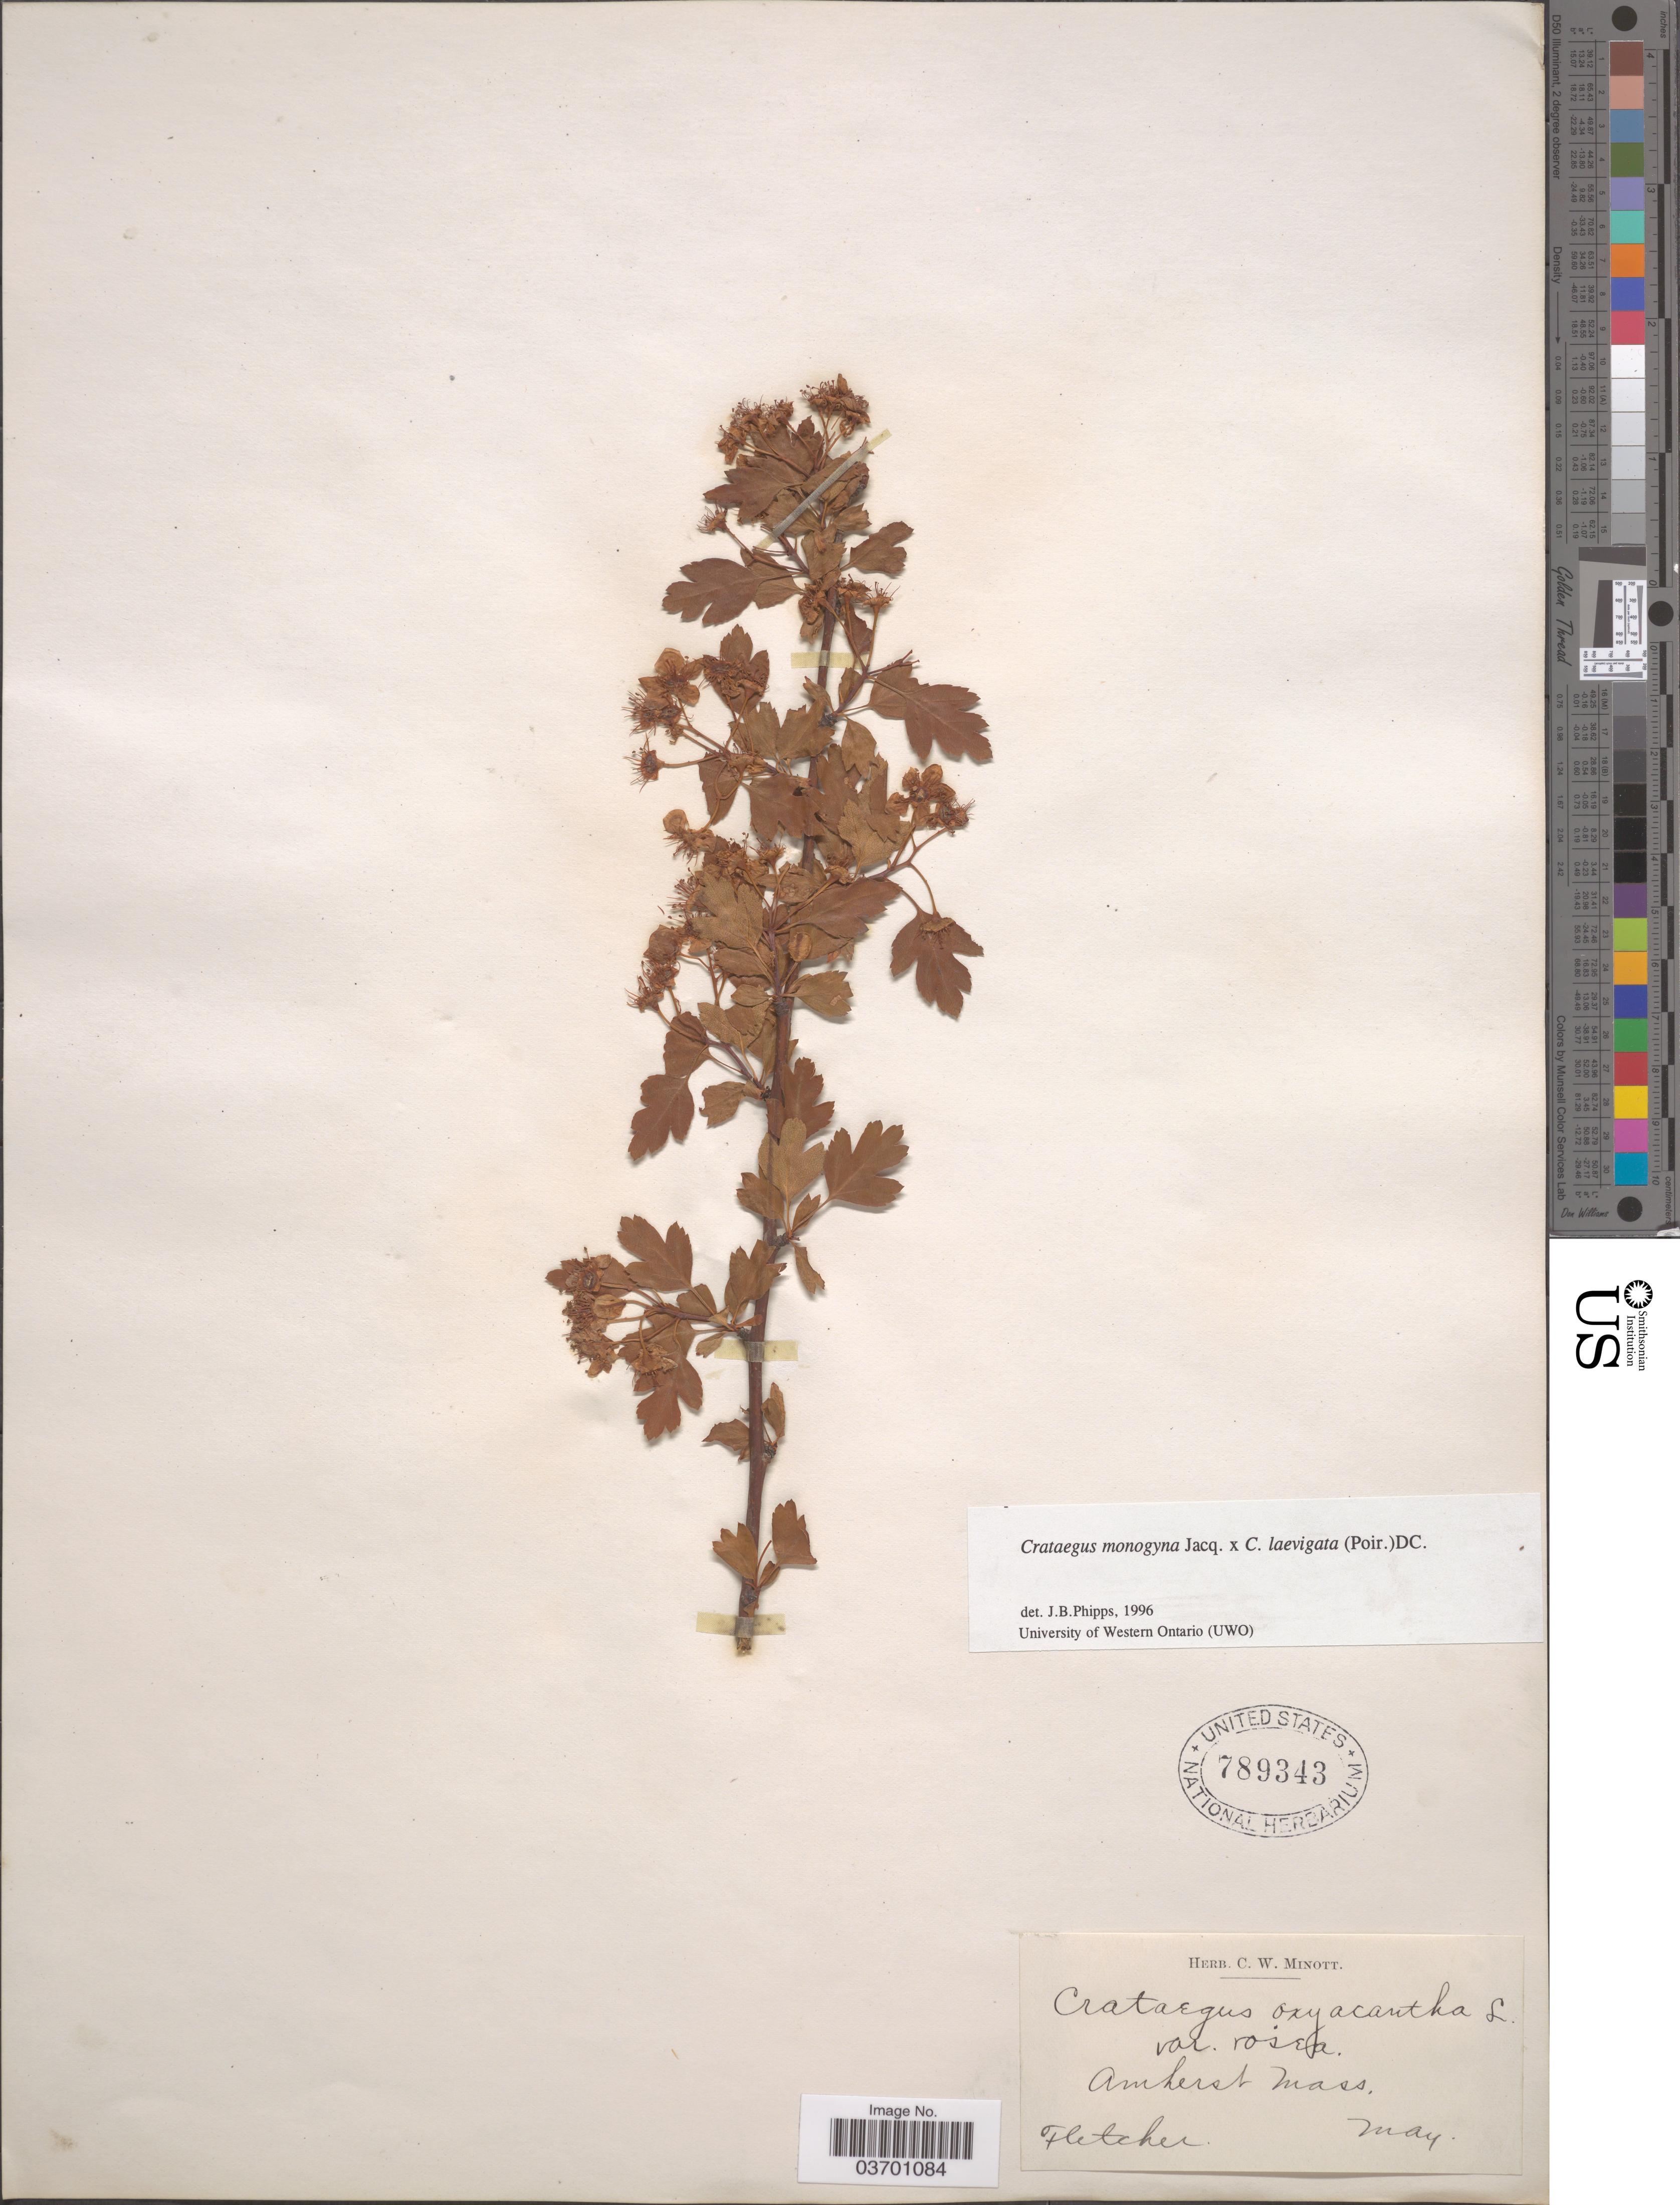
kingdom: Plantae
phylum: Tracheophyta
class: Magnoliopsida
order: Rosales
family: Rosaceae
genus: Crataegus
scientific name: Crataegus monogyna x C. laevigata DC.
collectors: -. Fletcher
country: United States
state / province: Massachusetts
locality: Amherst.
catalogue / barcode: US 789343